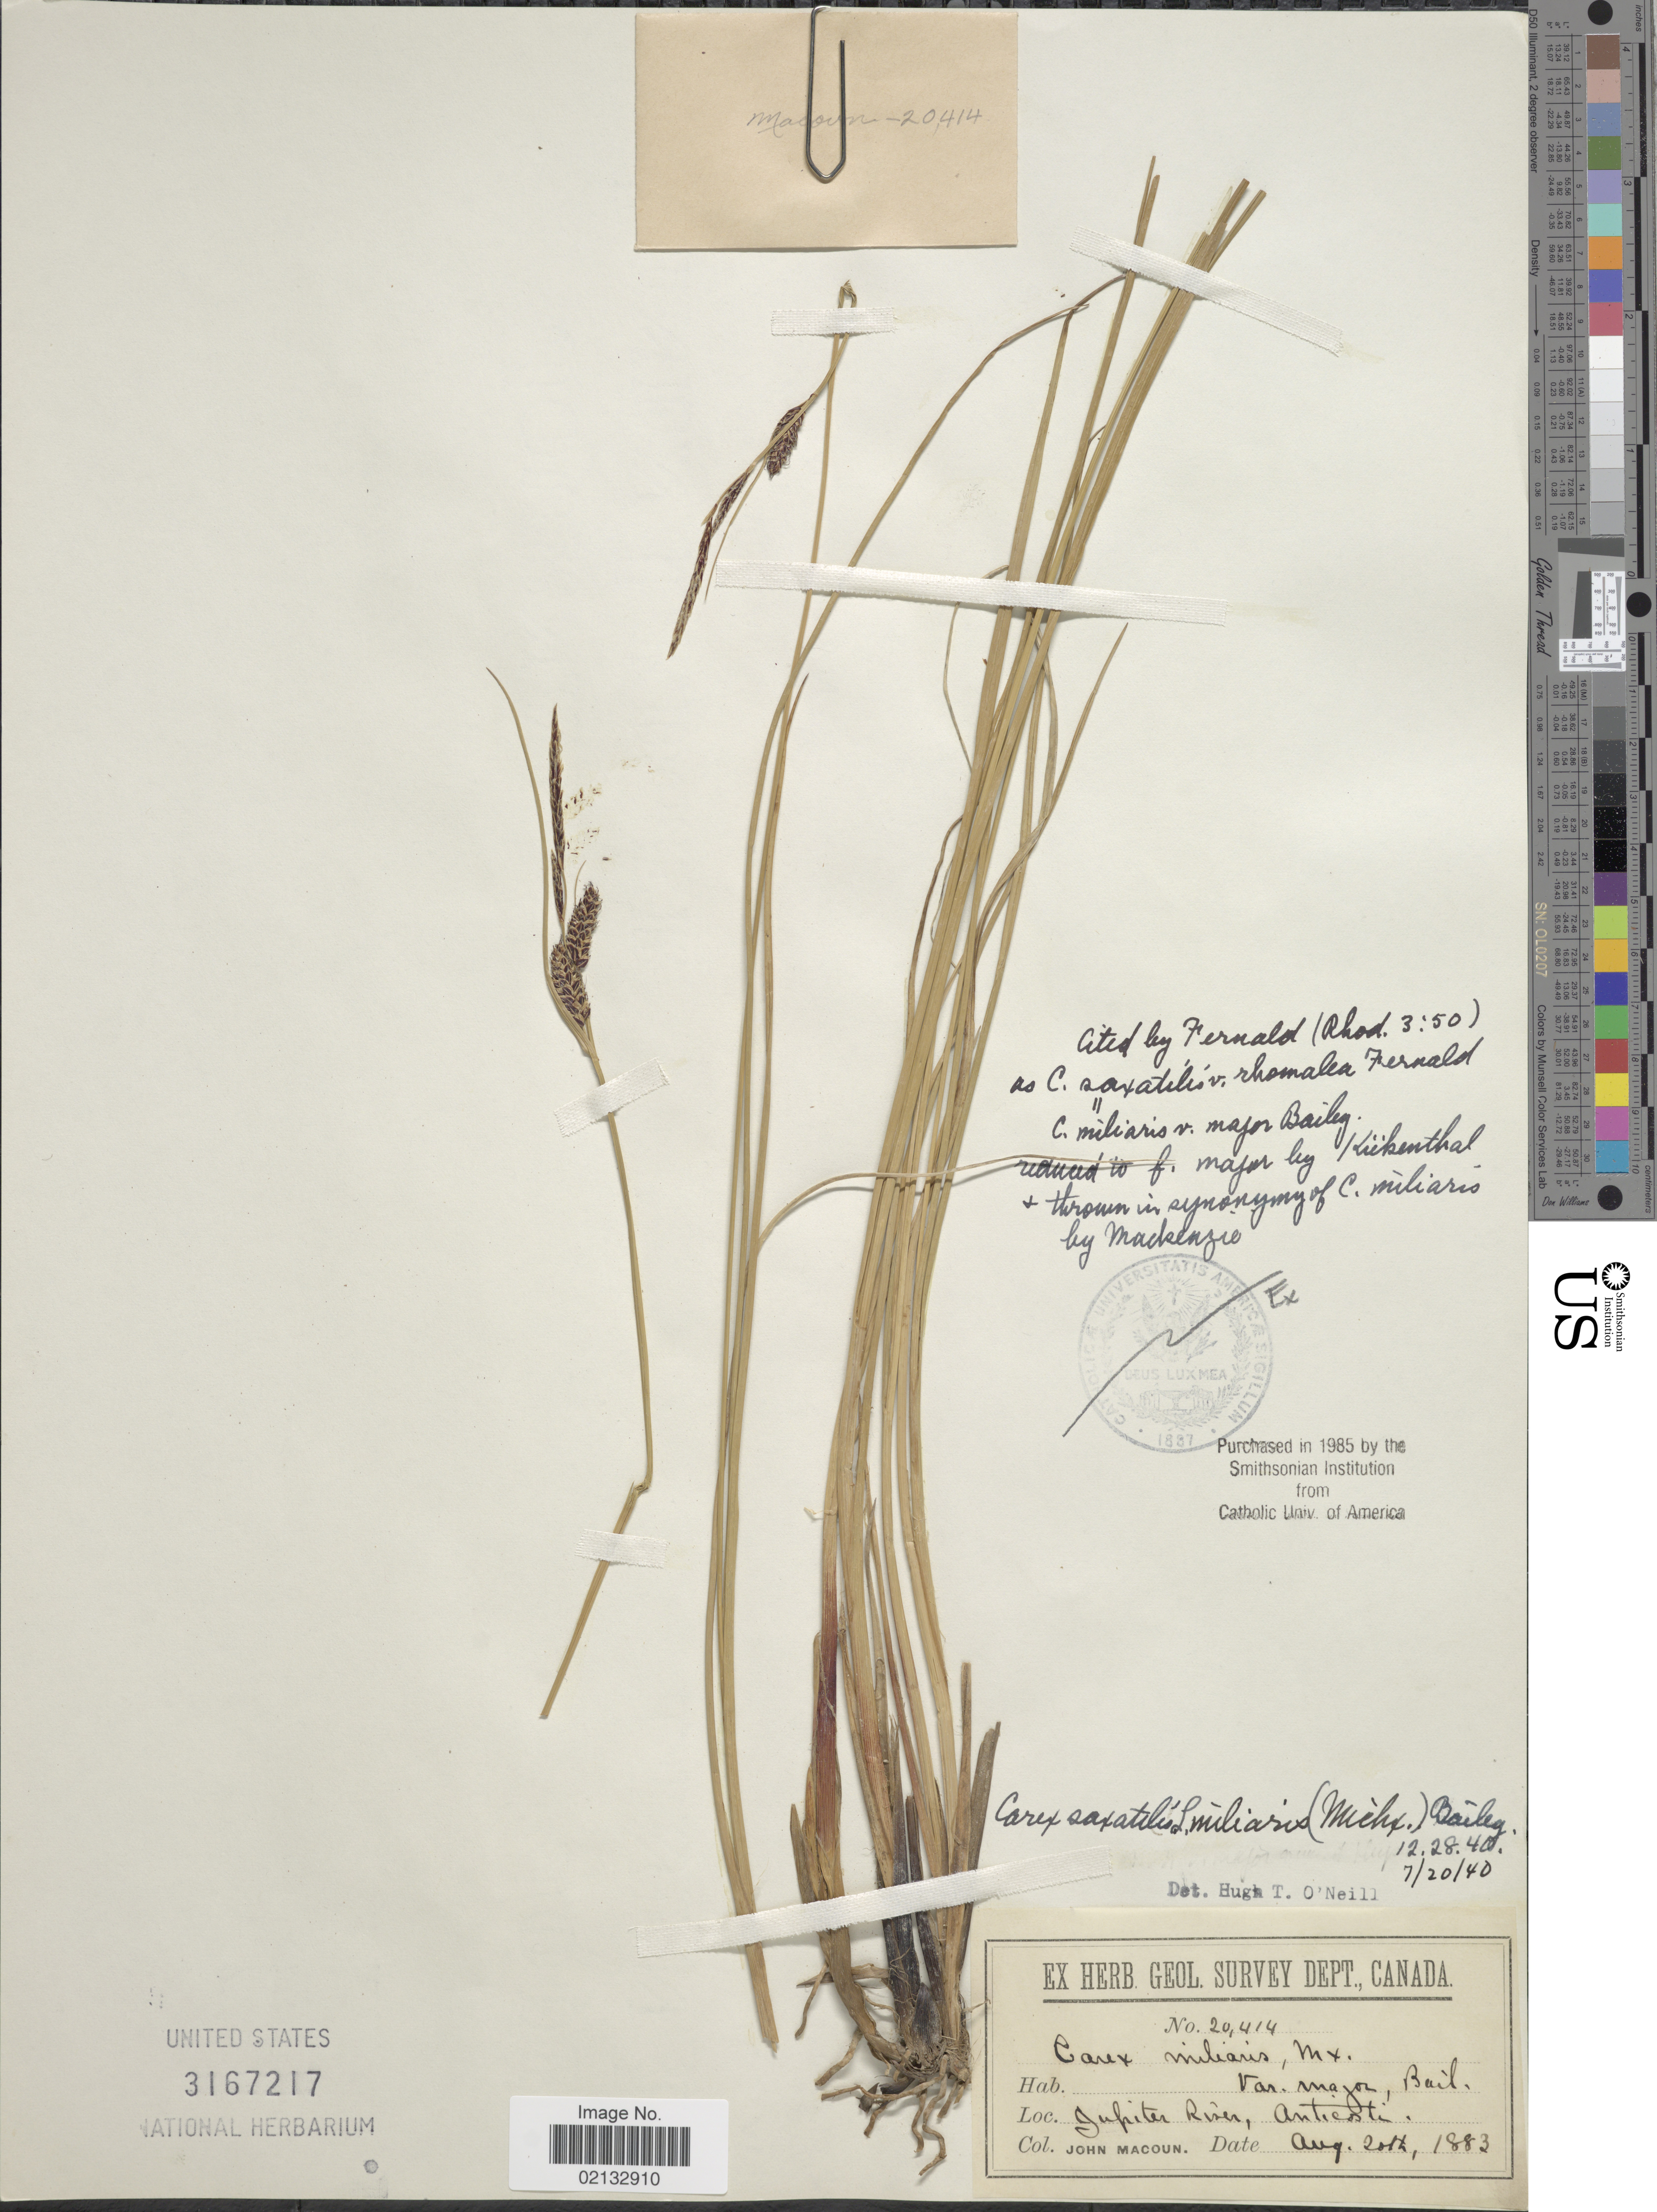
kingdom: Plantae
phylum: Tracheophyta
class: Liliopsida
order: Poales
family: Cyperaceae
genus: Carex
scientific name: Carex saxatilis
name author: L.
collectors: J. Macoun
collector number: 20414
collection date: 1883-08-20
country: Canada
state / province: Quebec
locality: Jupiter River, Anticosti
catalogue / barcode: US 3167217